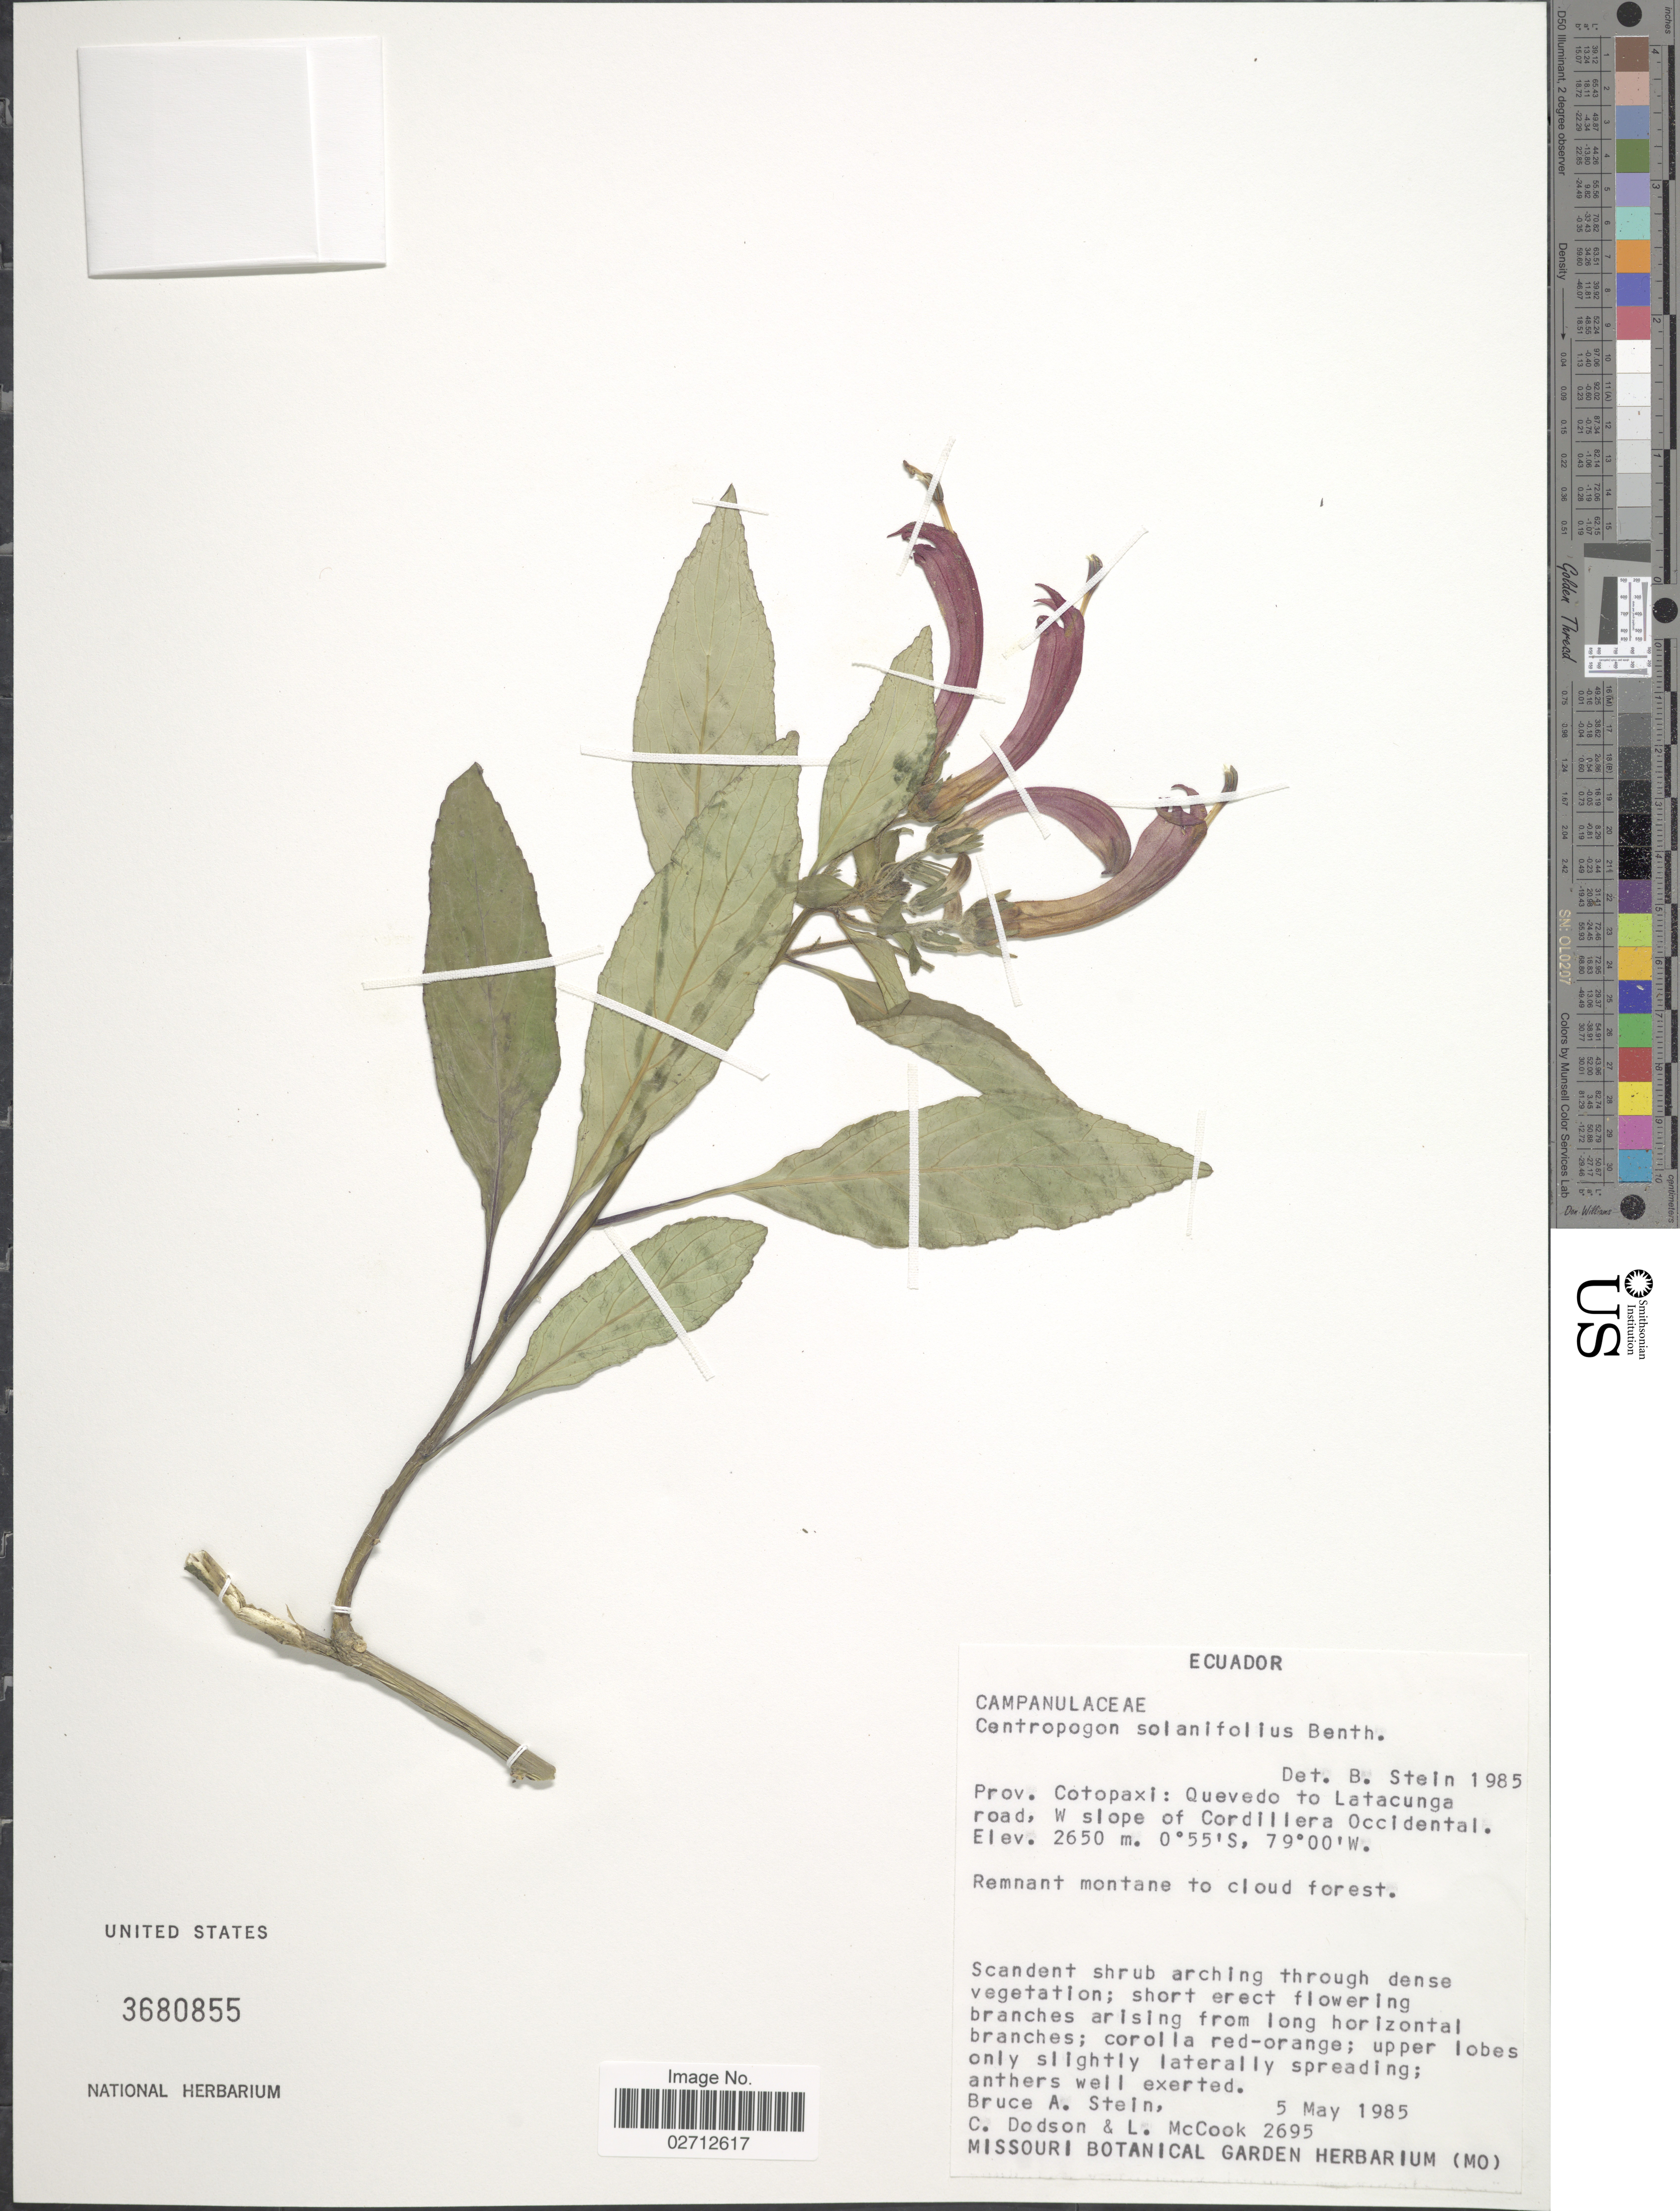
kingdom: Plantae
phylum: Tracheophyta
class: Magnoliopsida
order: Asterales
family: Campanulaceae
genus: Centropogon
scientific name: Centropogon solanifolius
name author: Benth.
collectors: B. A. Stein, C. Dodson & L. McCook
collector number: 2695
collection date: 1985-05-05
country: Ecuador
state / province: Cotopaxi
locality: Quevedo to Latacunga road, W slope of Cordillera Occidental.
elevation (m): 2650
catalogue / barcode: US 3680855